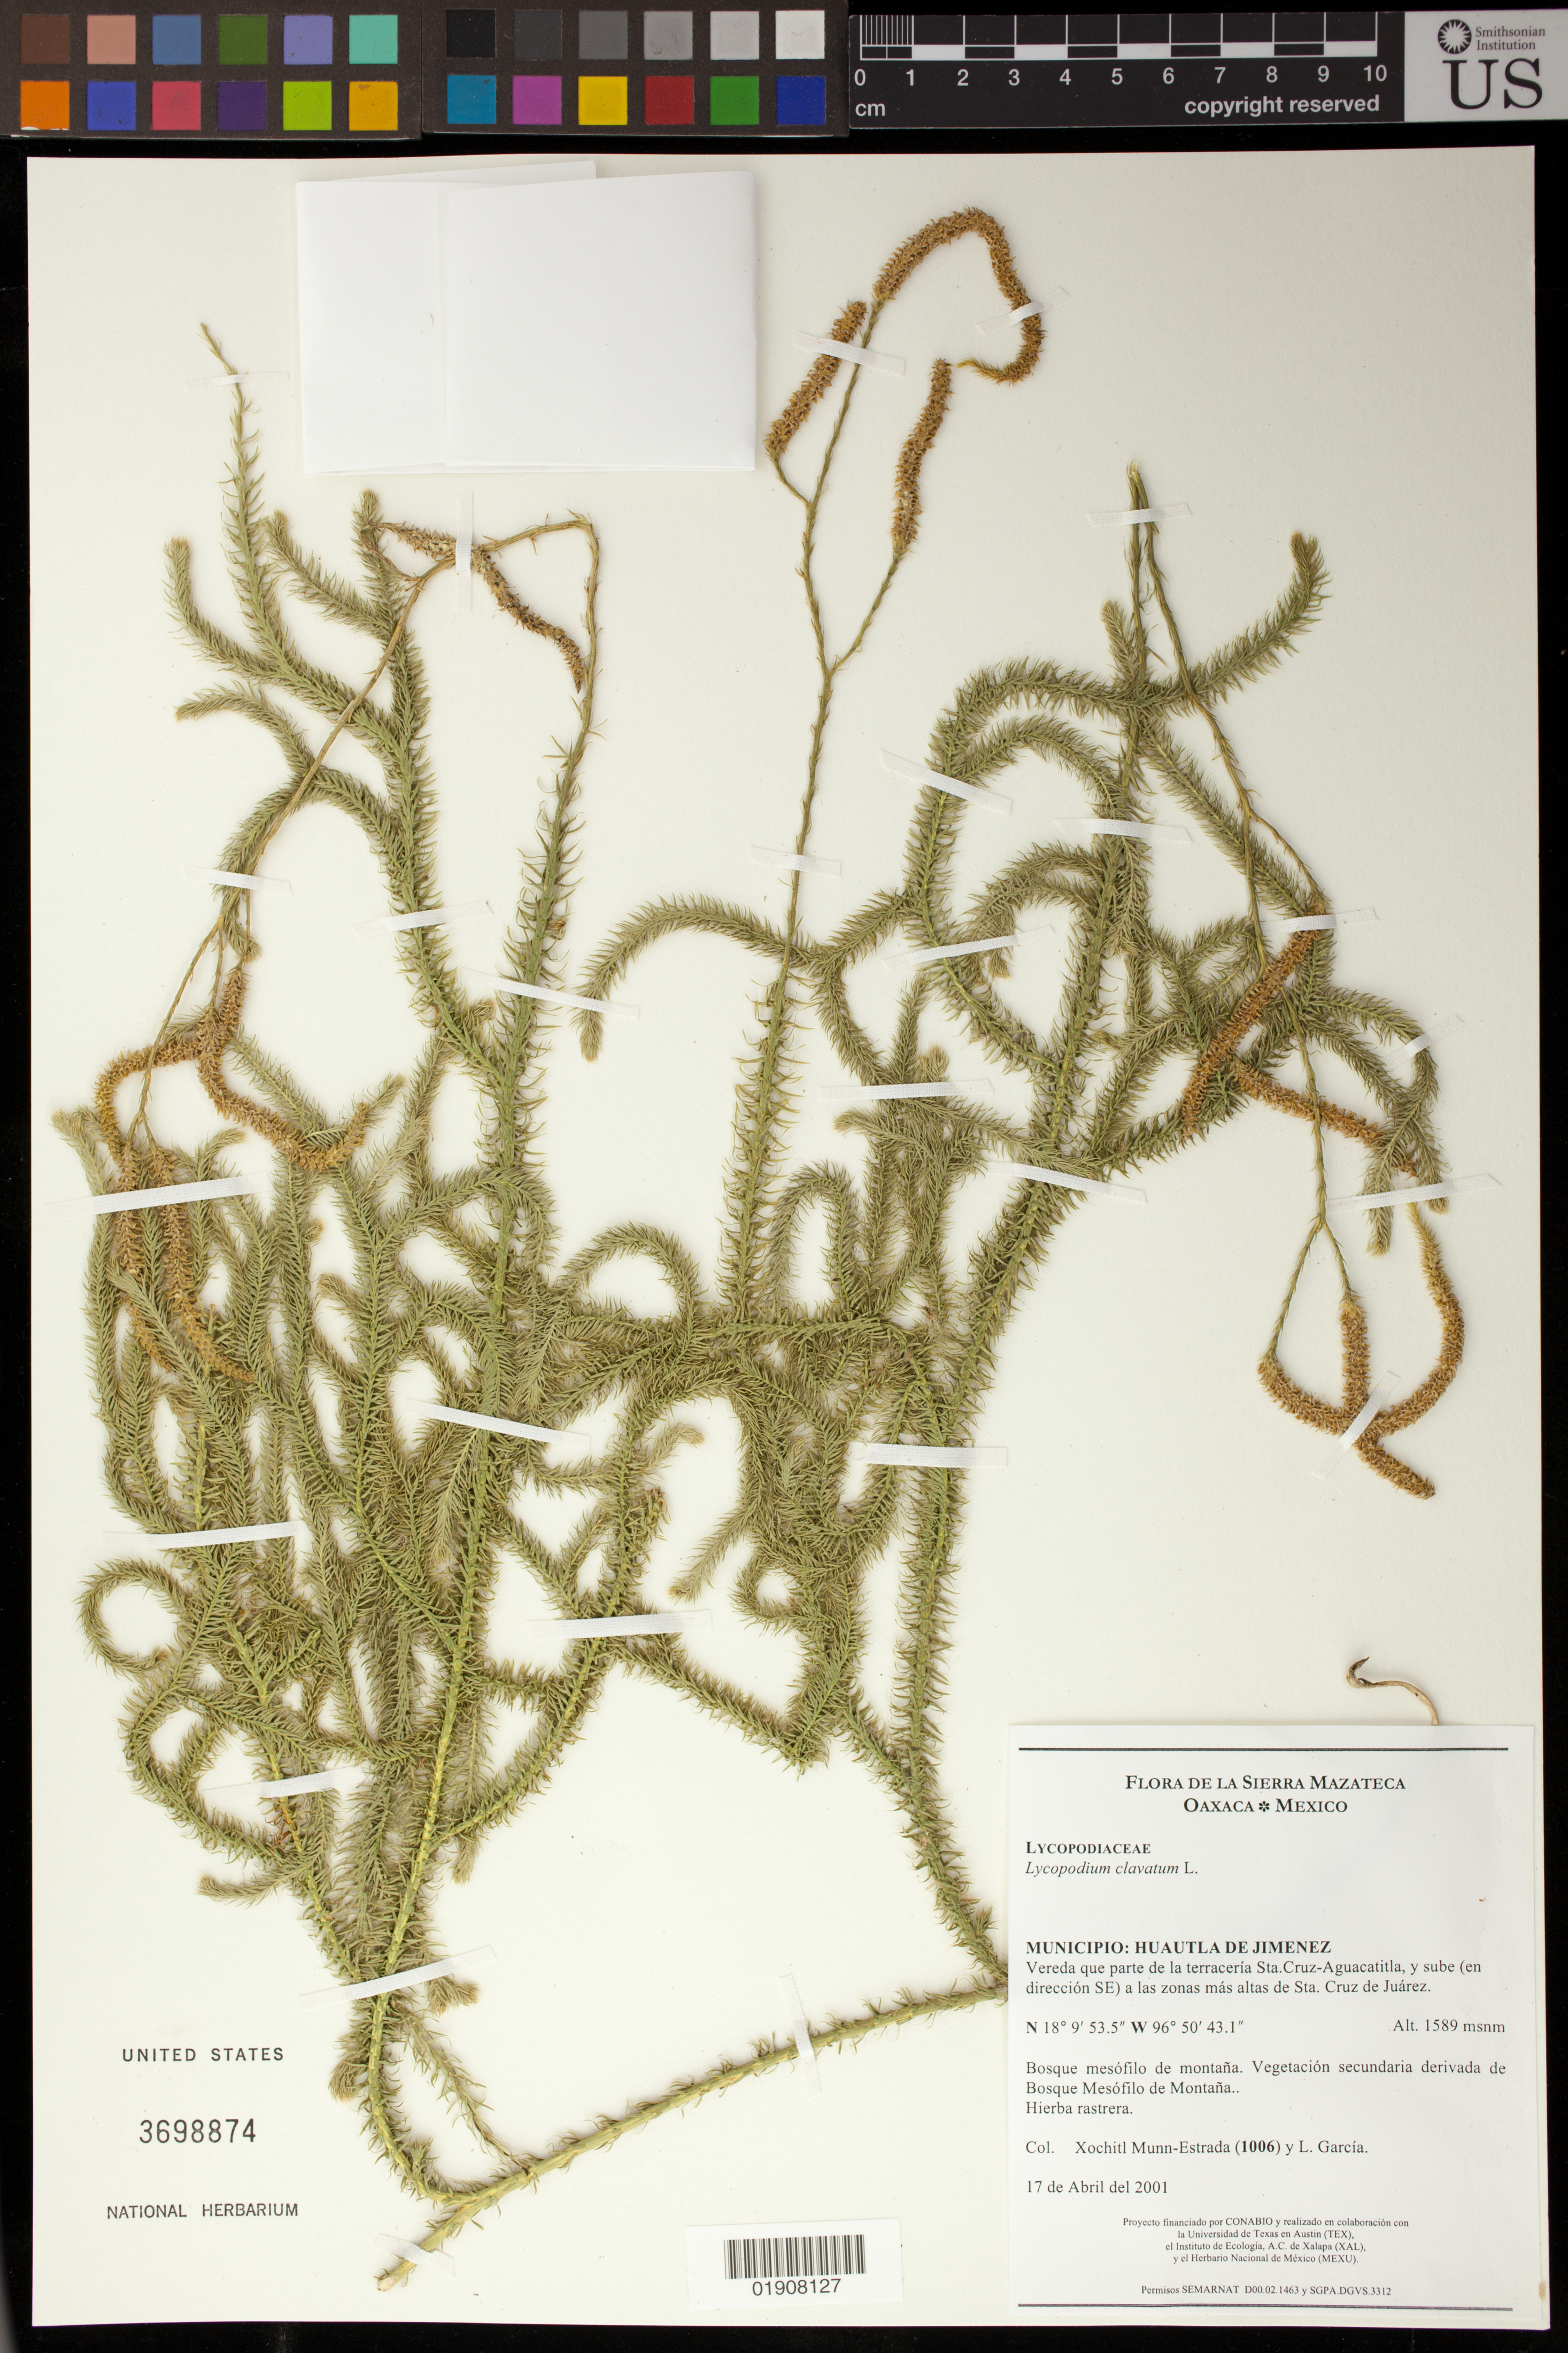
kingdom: Plantae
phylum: Tracheophyta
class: Lycopodiopsida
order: Lycopodiales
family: Lycopodiaceae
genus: Lycopodium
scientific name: Lycopodium clavatum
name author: L.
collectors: X. Munn-Estrada & L. Garcia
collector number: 1006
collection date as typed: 17 de Abril del 2001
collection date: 2001-04-17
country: Mexico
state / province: Oaxaca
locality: Huautla de Jimenez, Vereda que parte de la terraceria Sta. Cruz-Aguacatitla, y sube (en direccion SE) a las zonas mas altas de Sta. Cruz de Juarez.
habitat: Bosque mesofilo de montana.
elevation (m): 1589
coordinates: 18 09 53.5 N, 96 50 43.1 W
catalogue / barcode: US 3698874